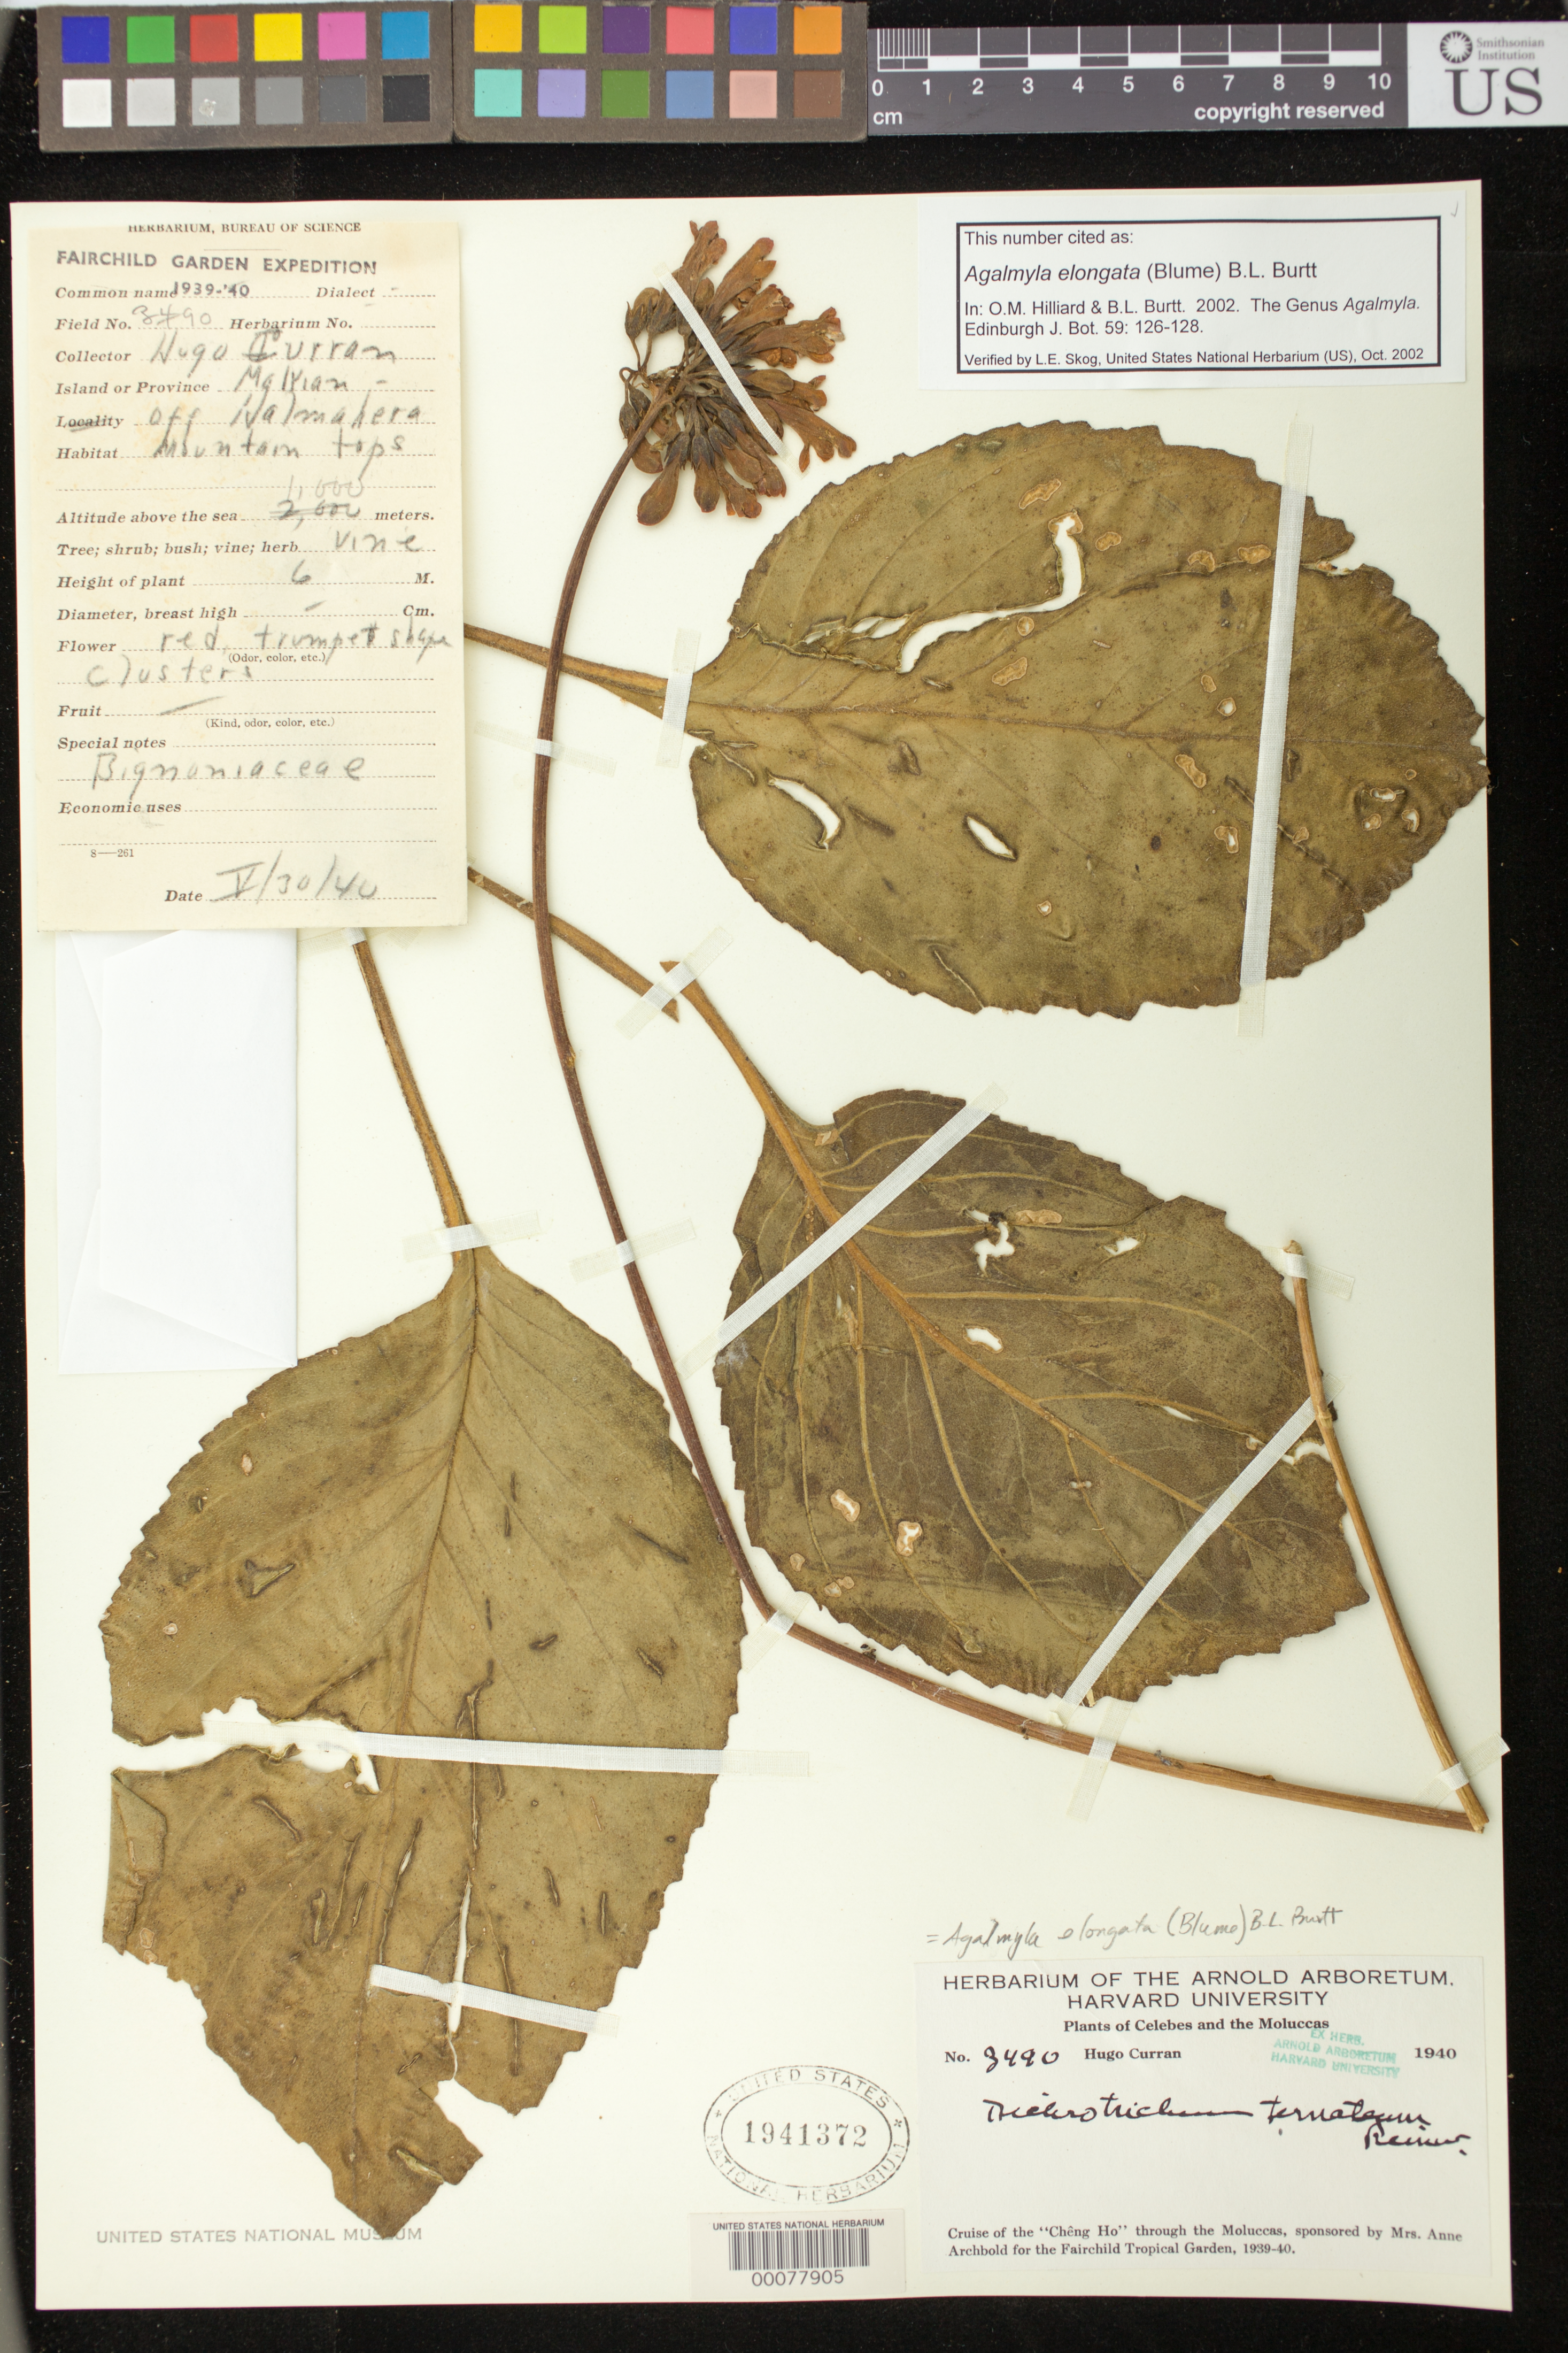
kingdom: Plantae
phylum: Tracheophyta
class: Magnoliopsida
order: Lamiales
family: Gesneriaceae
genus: Agalmyla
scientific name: Agalmyla elongata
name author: (Blume) B.L. Burtt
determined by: Hilliard, O. M.; Burtt, B. L.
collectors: H. Curran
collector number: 3490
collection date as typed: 30 May 1940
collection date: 1940-05-30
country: Indonesia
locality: Malvian, Off Halmahera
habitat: Mountain tops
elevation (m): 1000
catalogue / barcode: US 1941372